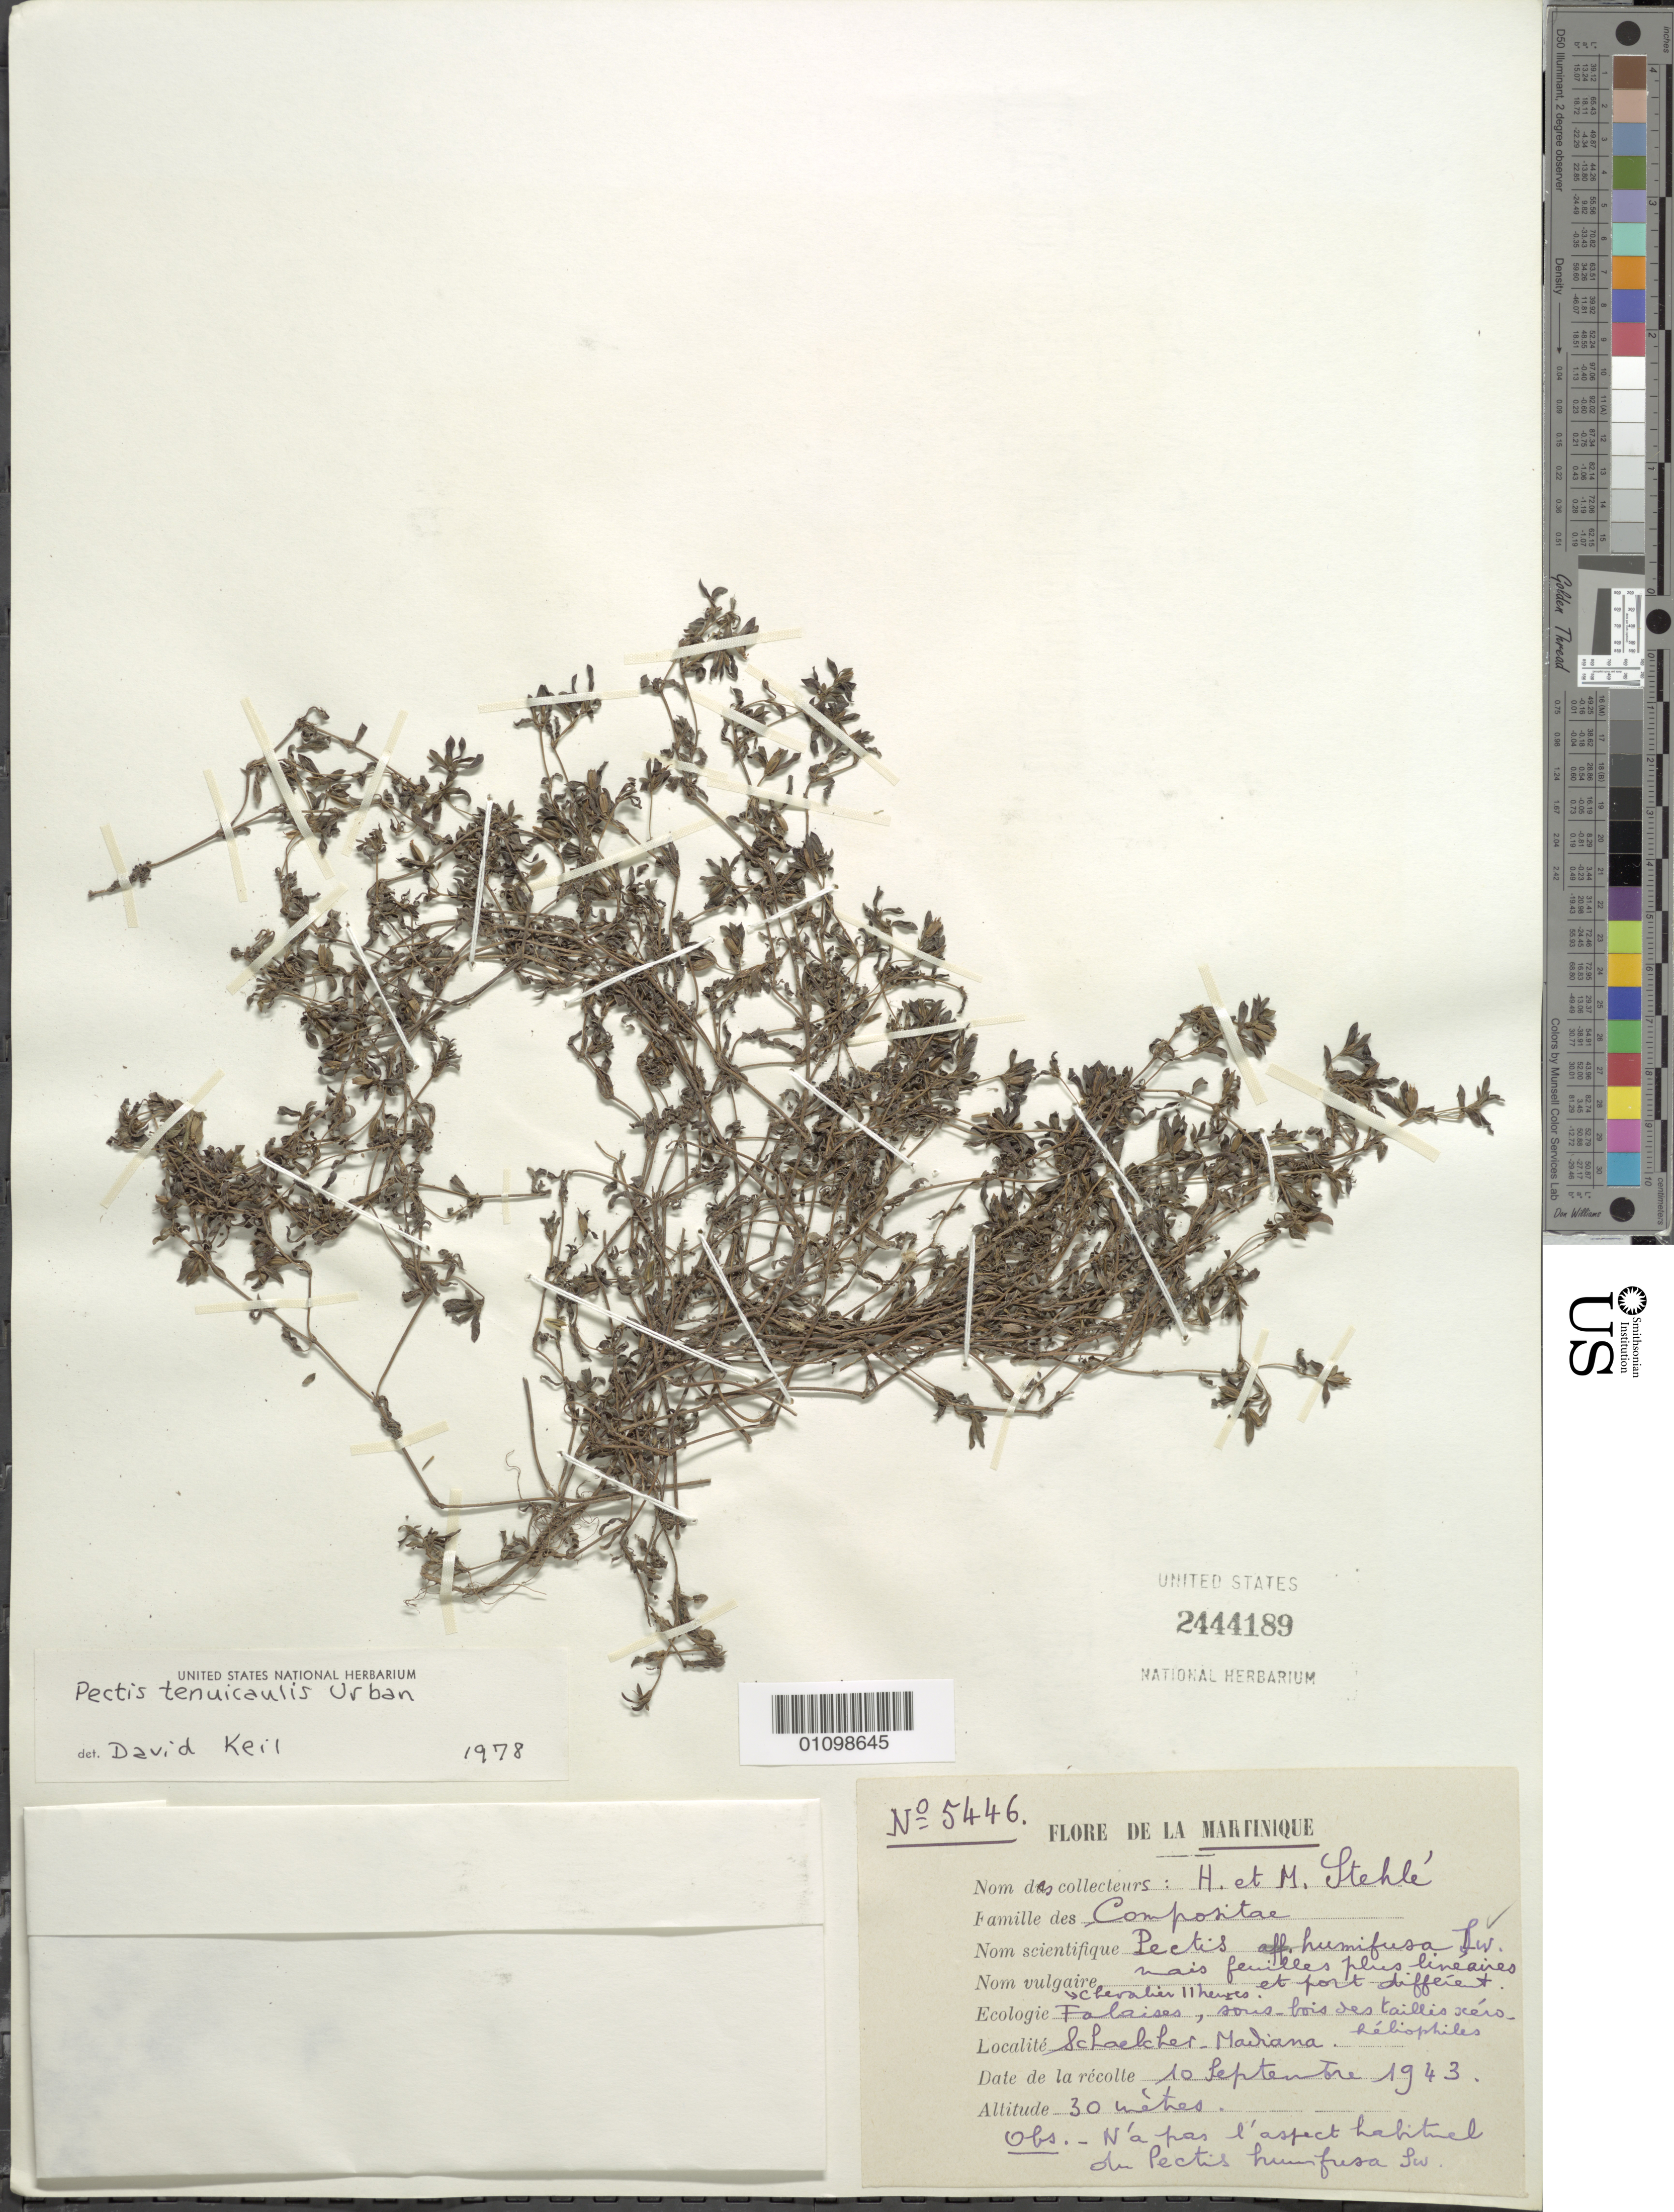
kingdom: Plantae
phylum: Tracheophyta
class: Magnoliopsida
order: Asterales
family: Asteraceae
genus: Pectis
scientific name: Pectis tenuicaulis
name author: Urb.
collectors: H. Stehlé & M. Stehlé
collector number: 5446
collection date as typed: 10 Sep 1943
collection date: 1943-09-10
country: Martinique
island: Martinique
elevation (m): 30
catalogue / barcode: US 2444189